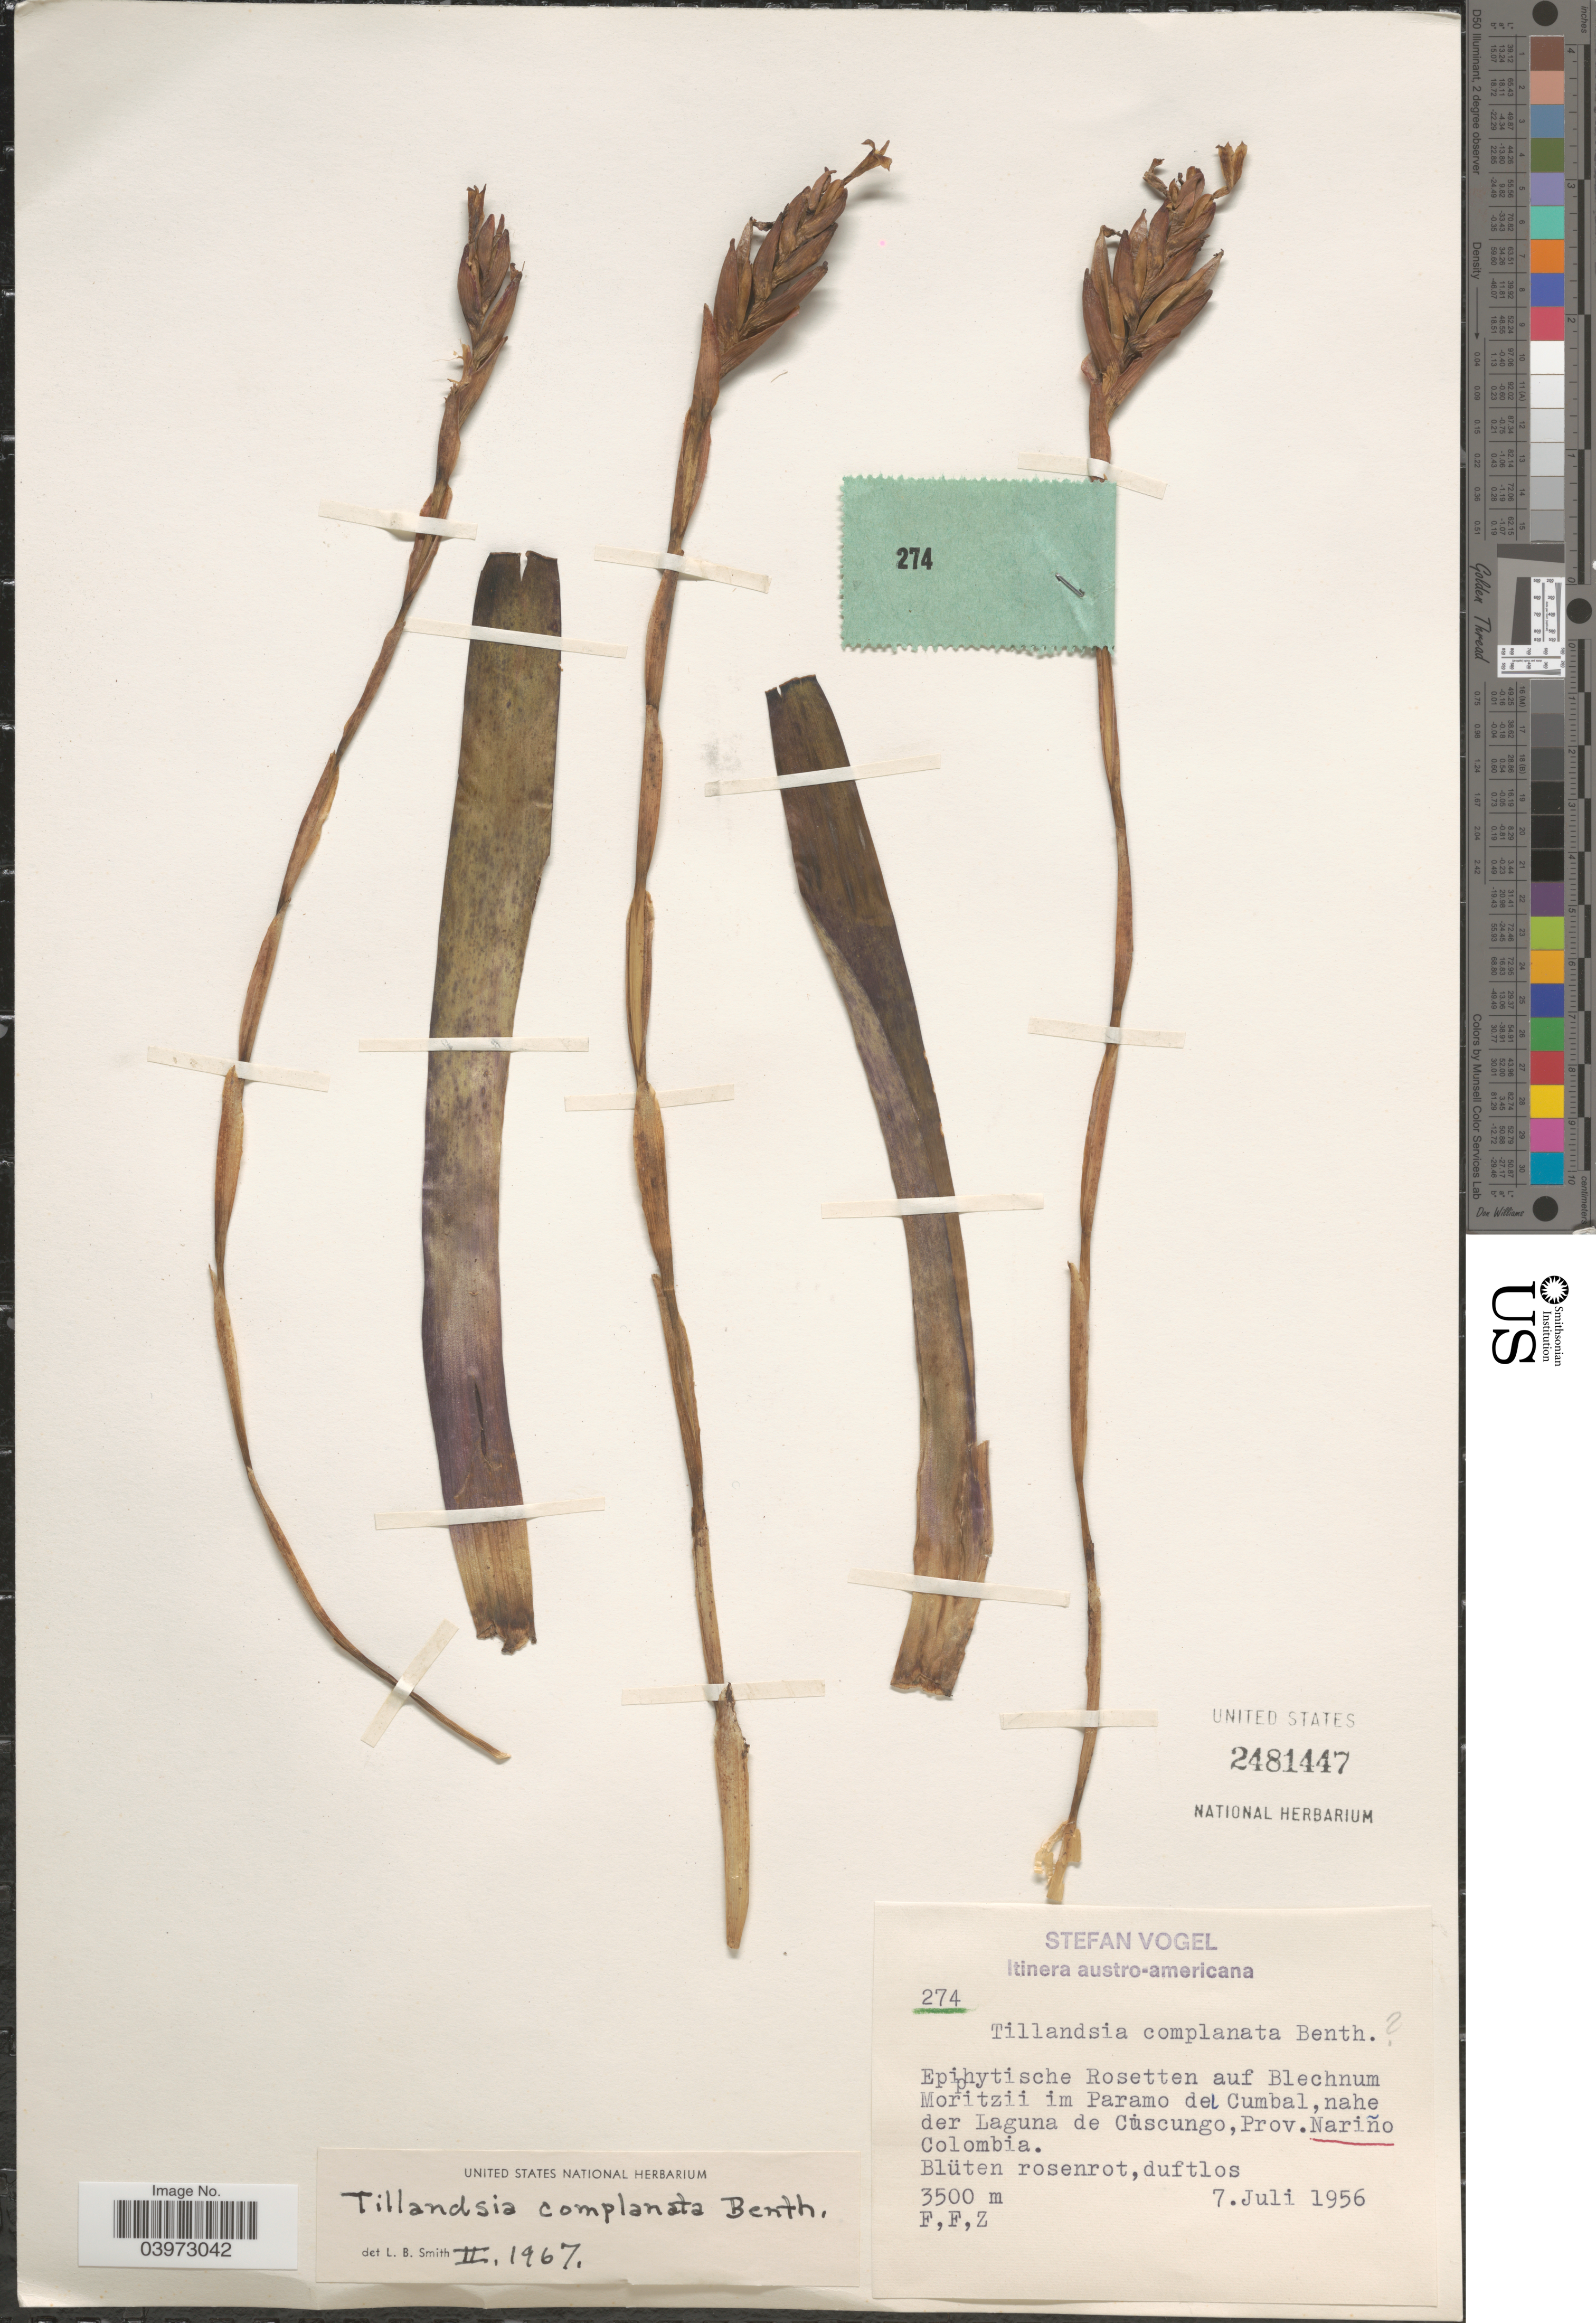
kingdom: Plantae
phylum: Tracheophyta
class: Liliopsida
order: Poales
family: Bromeliaceae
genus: Tillandsia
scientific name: Tillandsia complanata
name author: Benth.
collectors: S. Vogel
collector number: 274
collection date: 1956-07-07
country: Colombia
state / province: Nariño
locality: Moritzii im Paramo det Cumbal, nahe der Laguna de Cuscungo, Prov. Nariño.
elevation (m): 3500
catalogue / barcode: US 2481447